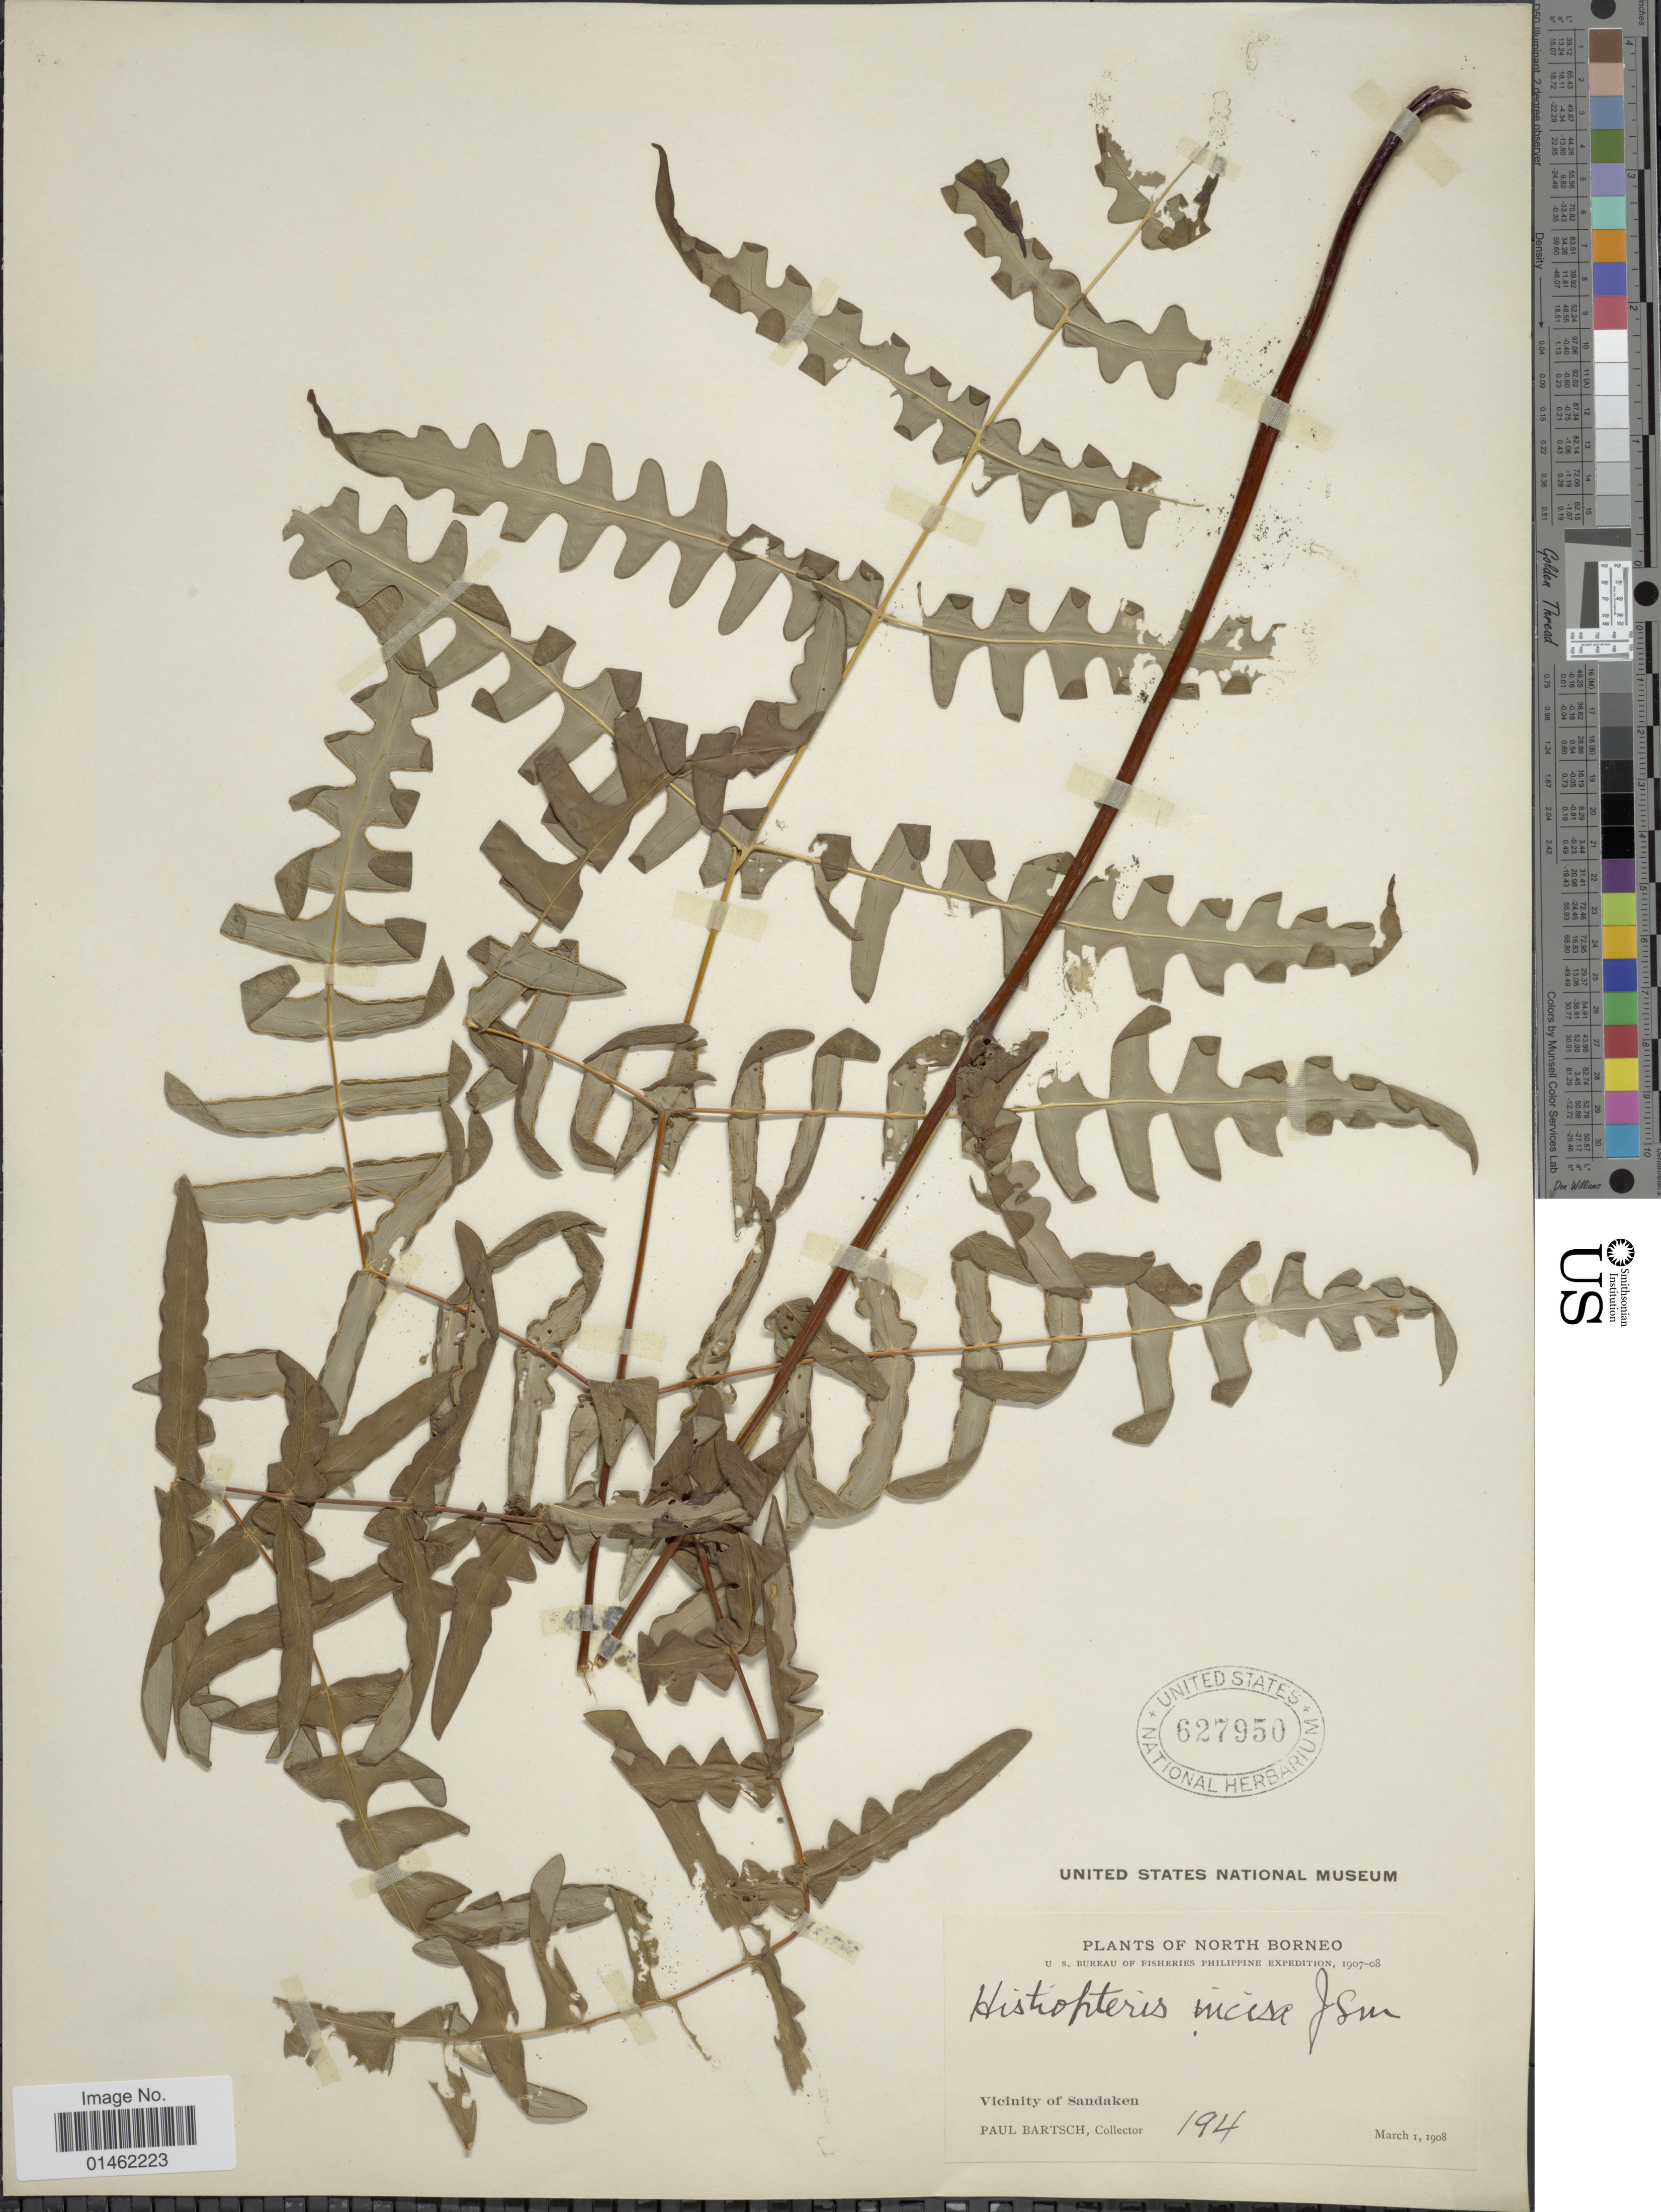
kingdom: Plantae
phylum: Tracheophyta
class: Polypodiopsida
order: Polypodiales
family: Dennstaedtiaceae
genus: Histiopteris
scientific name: Histiopteris incisa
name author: (Thunb.) J. Sm.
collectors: P. Bartsch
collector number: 194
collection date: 1908-03-01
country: Malaysia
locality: North Borneo, Vicinity of Sandaken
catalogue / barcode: US 627950